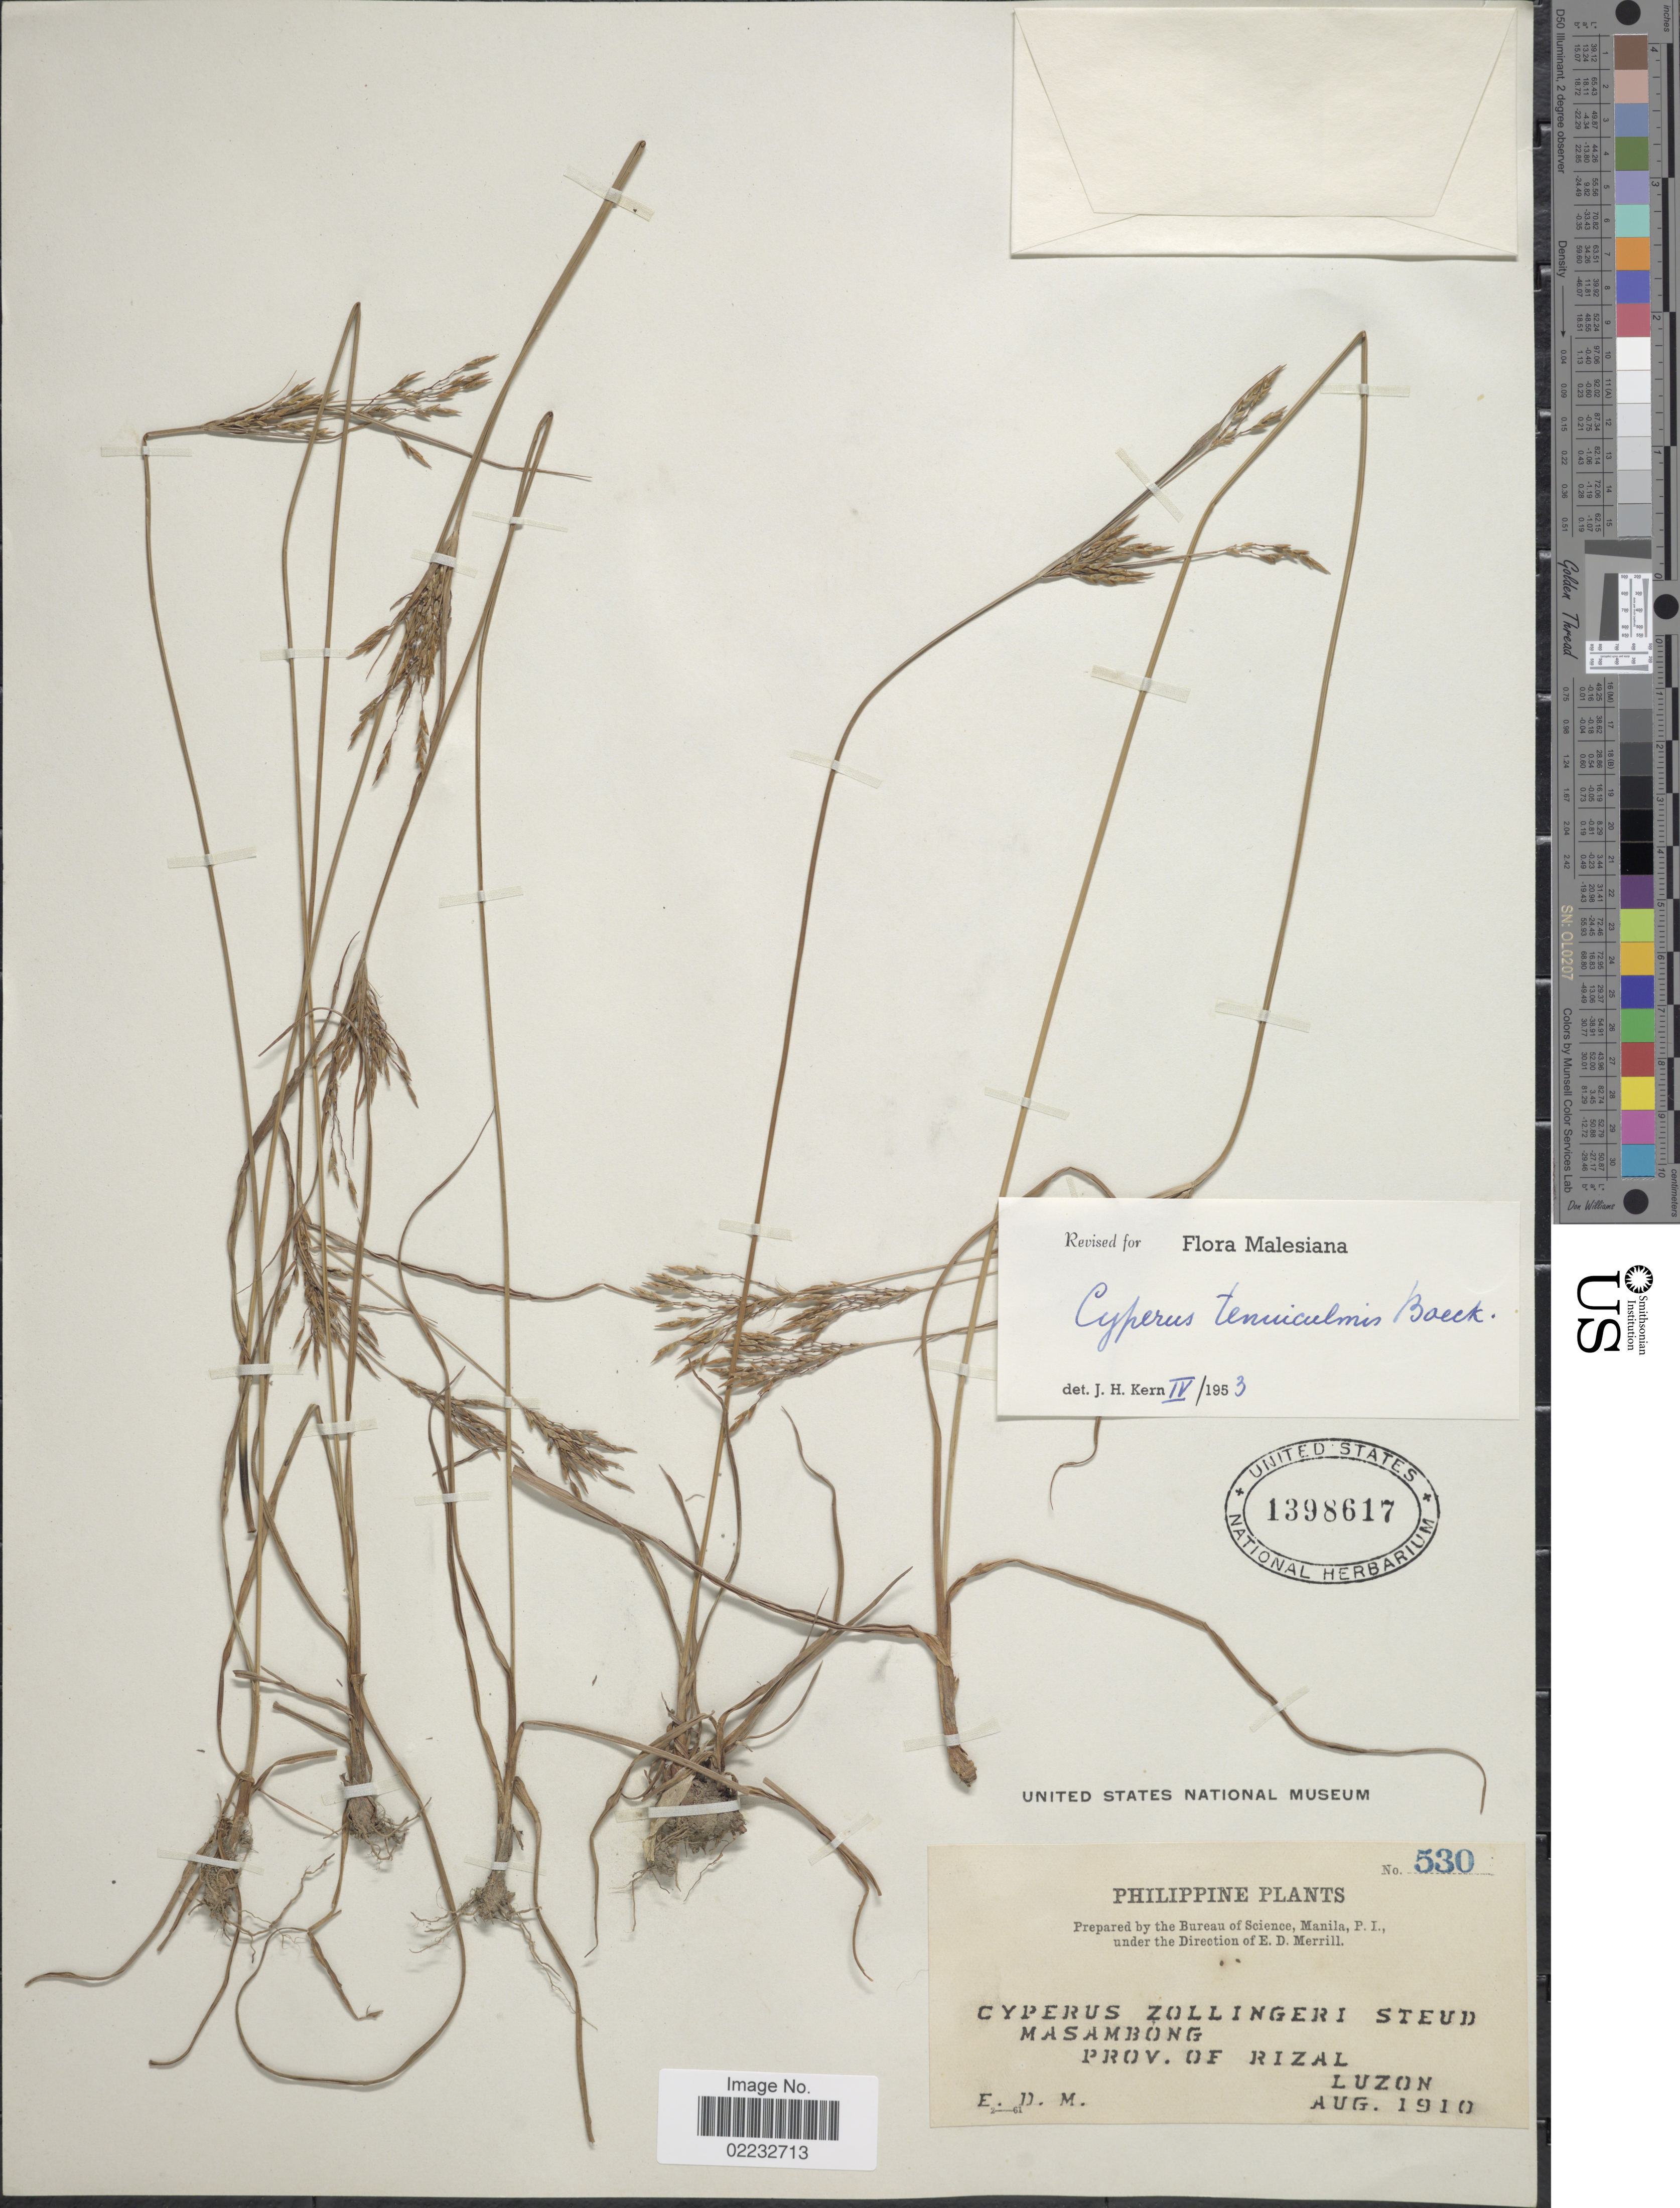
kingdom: Plantae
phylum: Tracheophyta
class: Liliopsida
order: Poales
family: Cyperaceae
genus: Cyperus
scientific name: Cyperus tenuiculmis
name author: Boeckeler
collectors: E. D. Merrill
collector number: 530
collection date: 1910-08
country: Philippines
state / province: Calabarzon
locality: Masambong. Prov. of Rizal. Luzon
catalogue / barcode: US 1398617